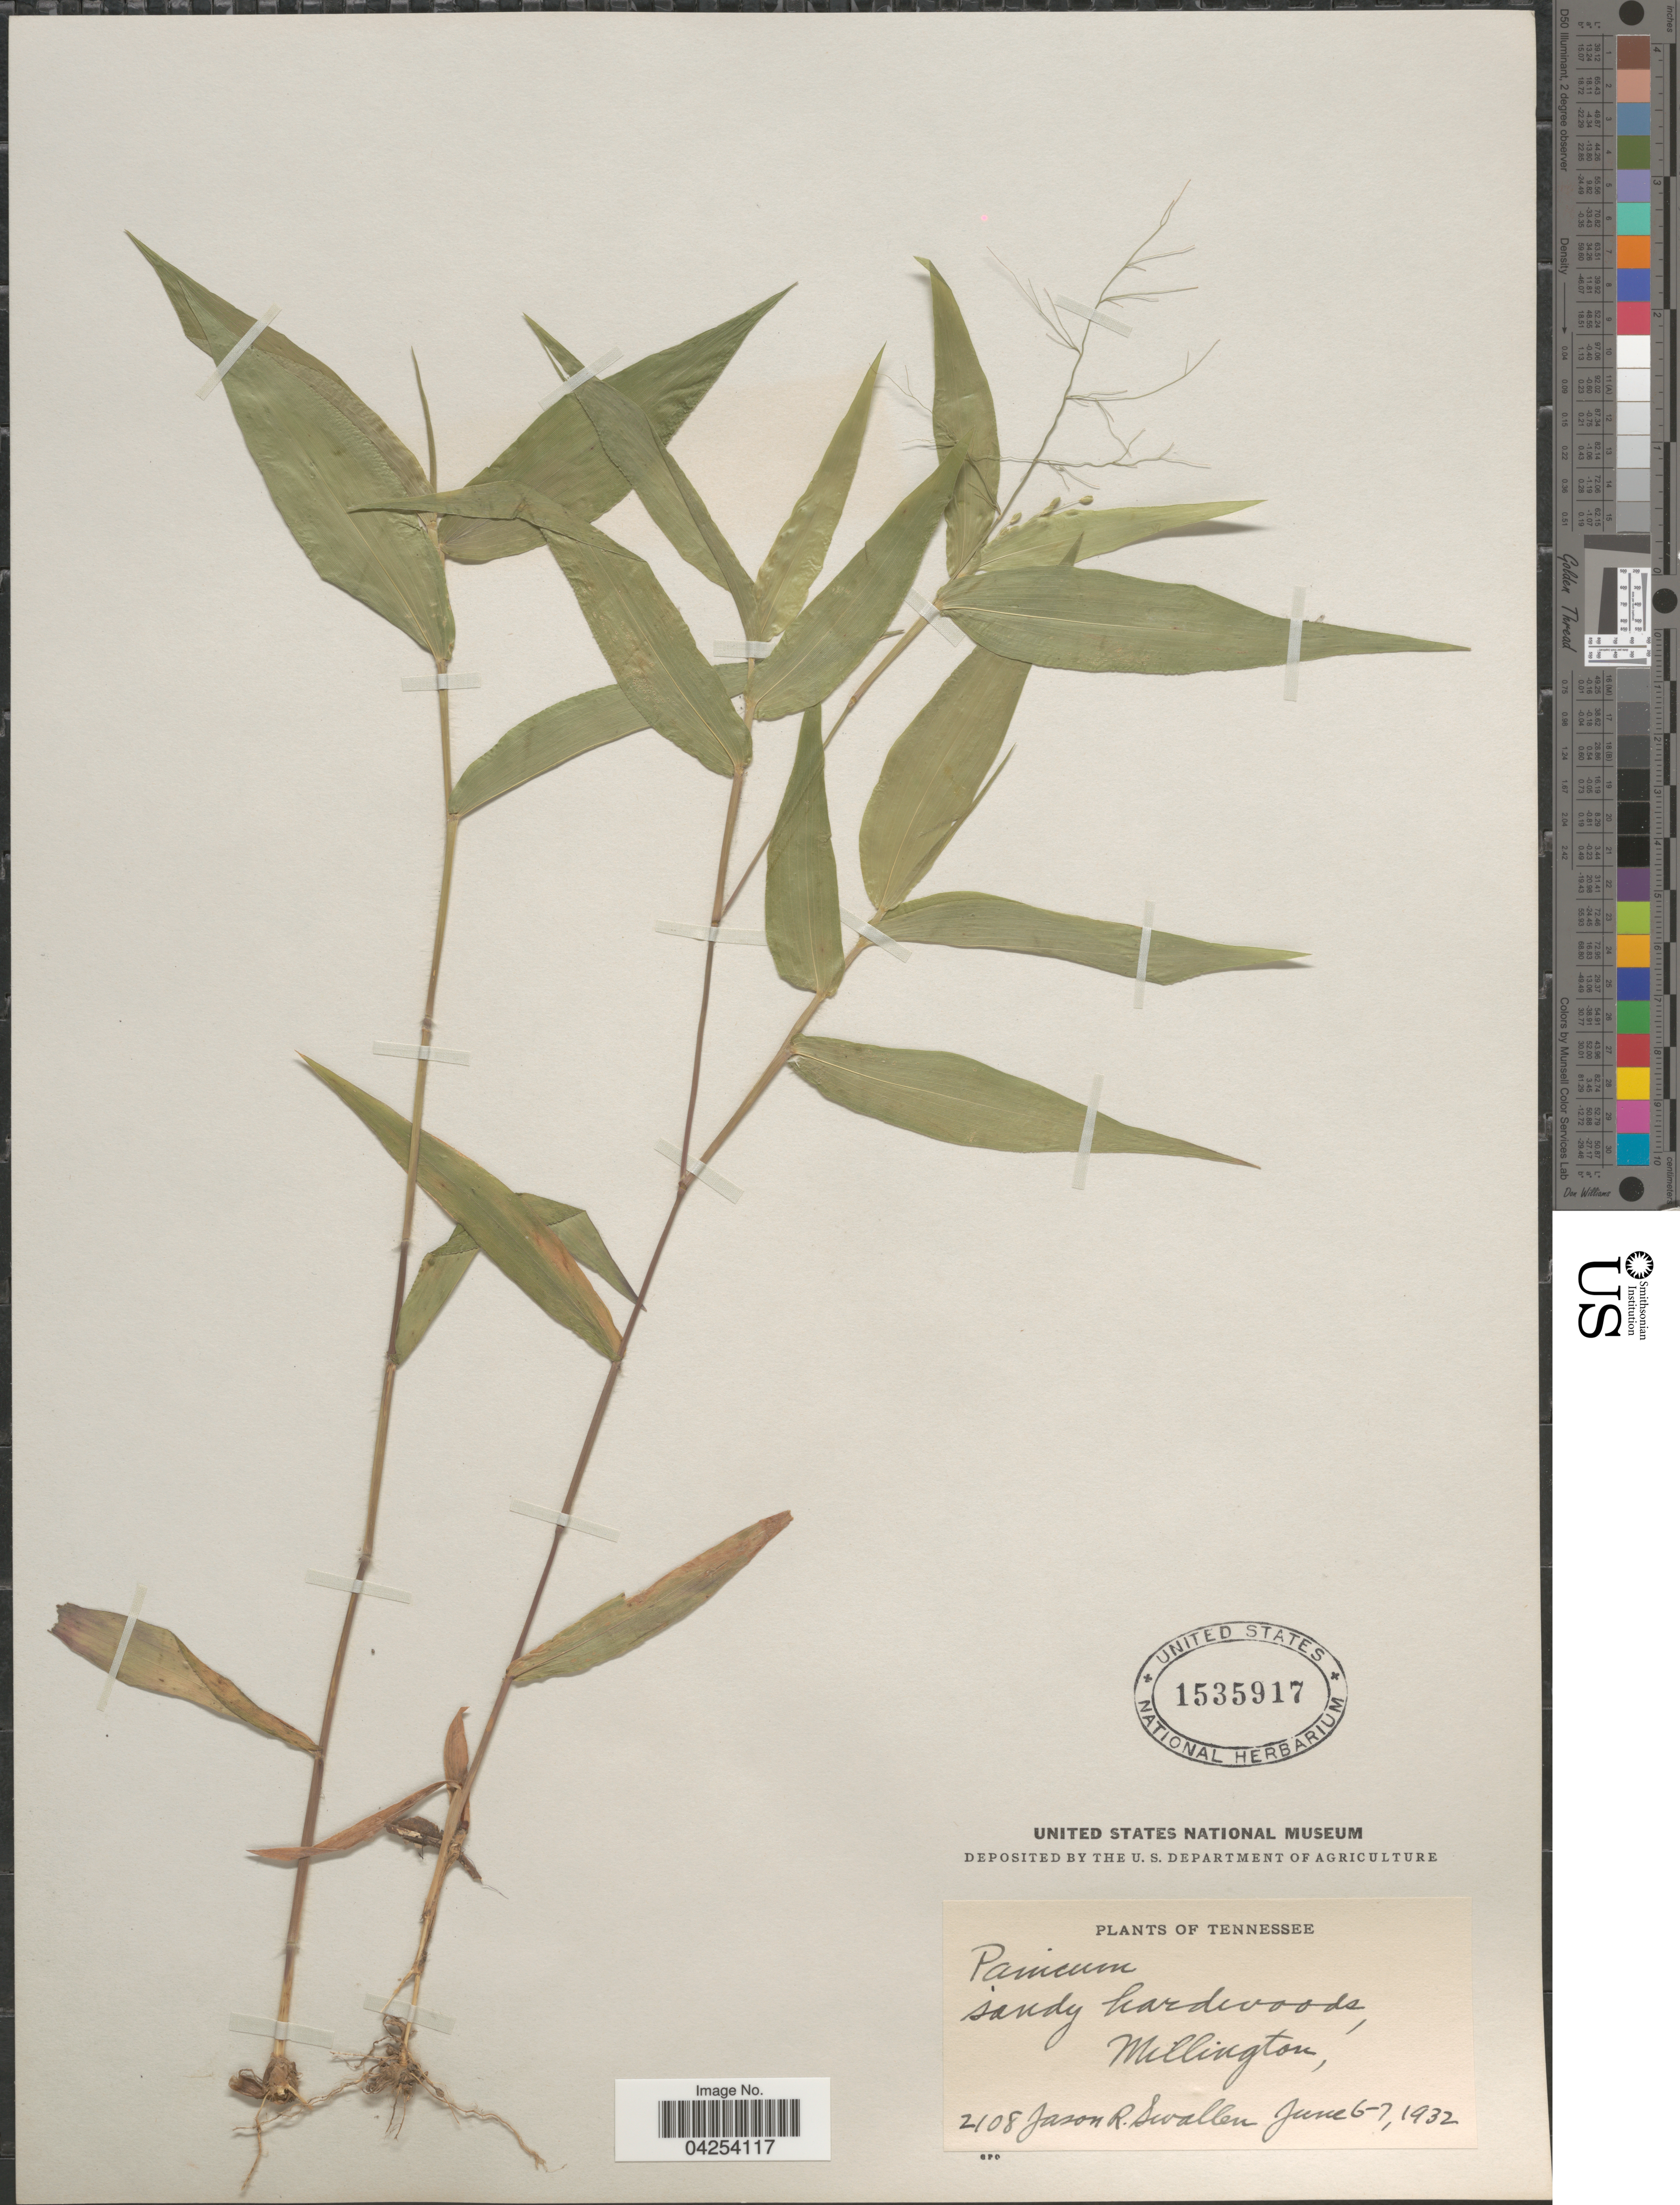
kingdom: Plantae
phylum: Tracheophyta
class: Liliopsida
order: Poales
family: Poaceae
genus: Dichanthelium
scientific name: Dichanthelium commutatum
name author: (Schult.) Gould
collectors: J. R. Swallen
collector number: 2108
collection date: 1932-06-06/1932-06-07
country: United States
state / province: Tennessee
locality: Sandy hardwoods, Millington.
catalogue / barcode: US 1535917